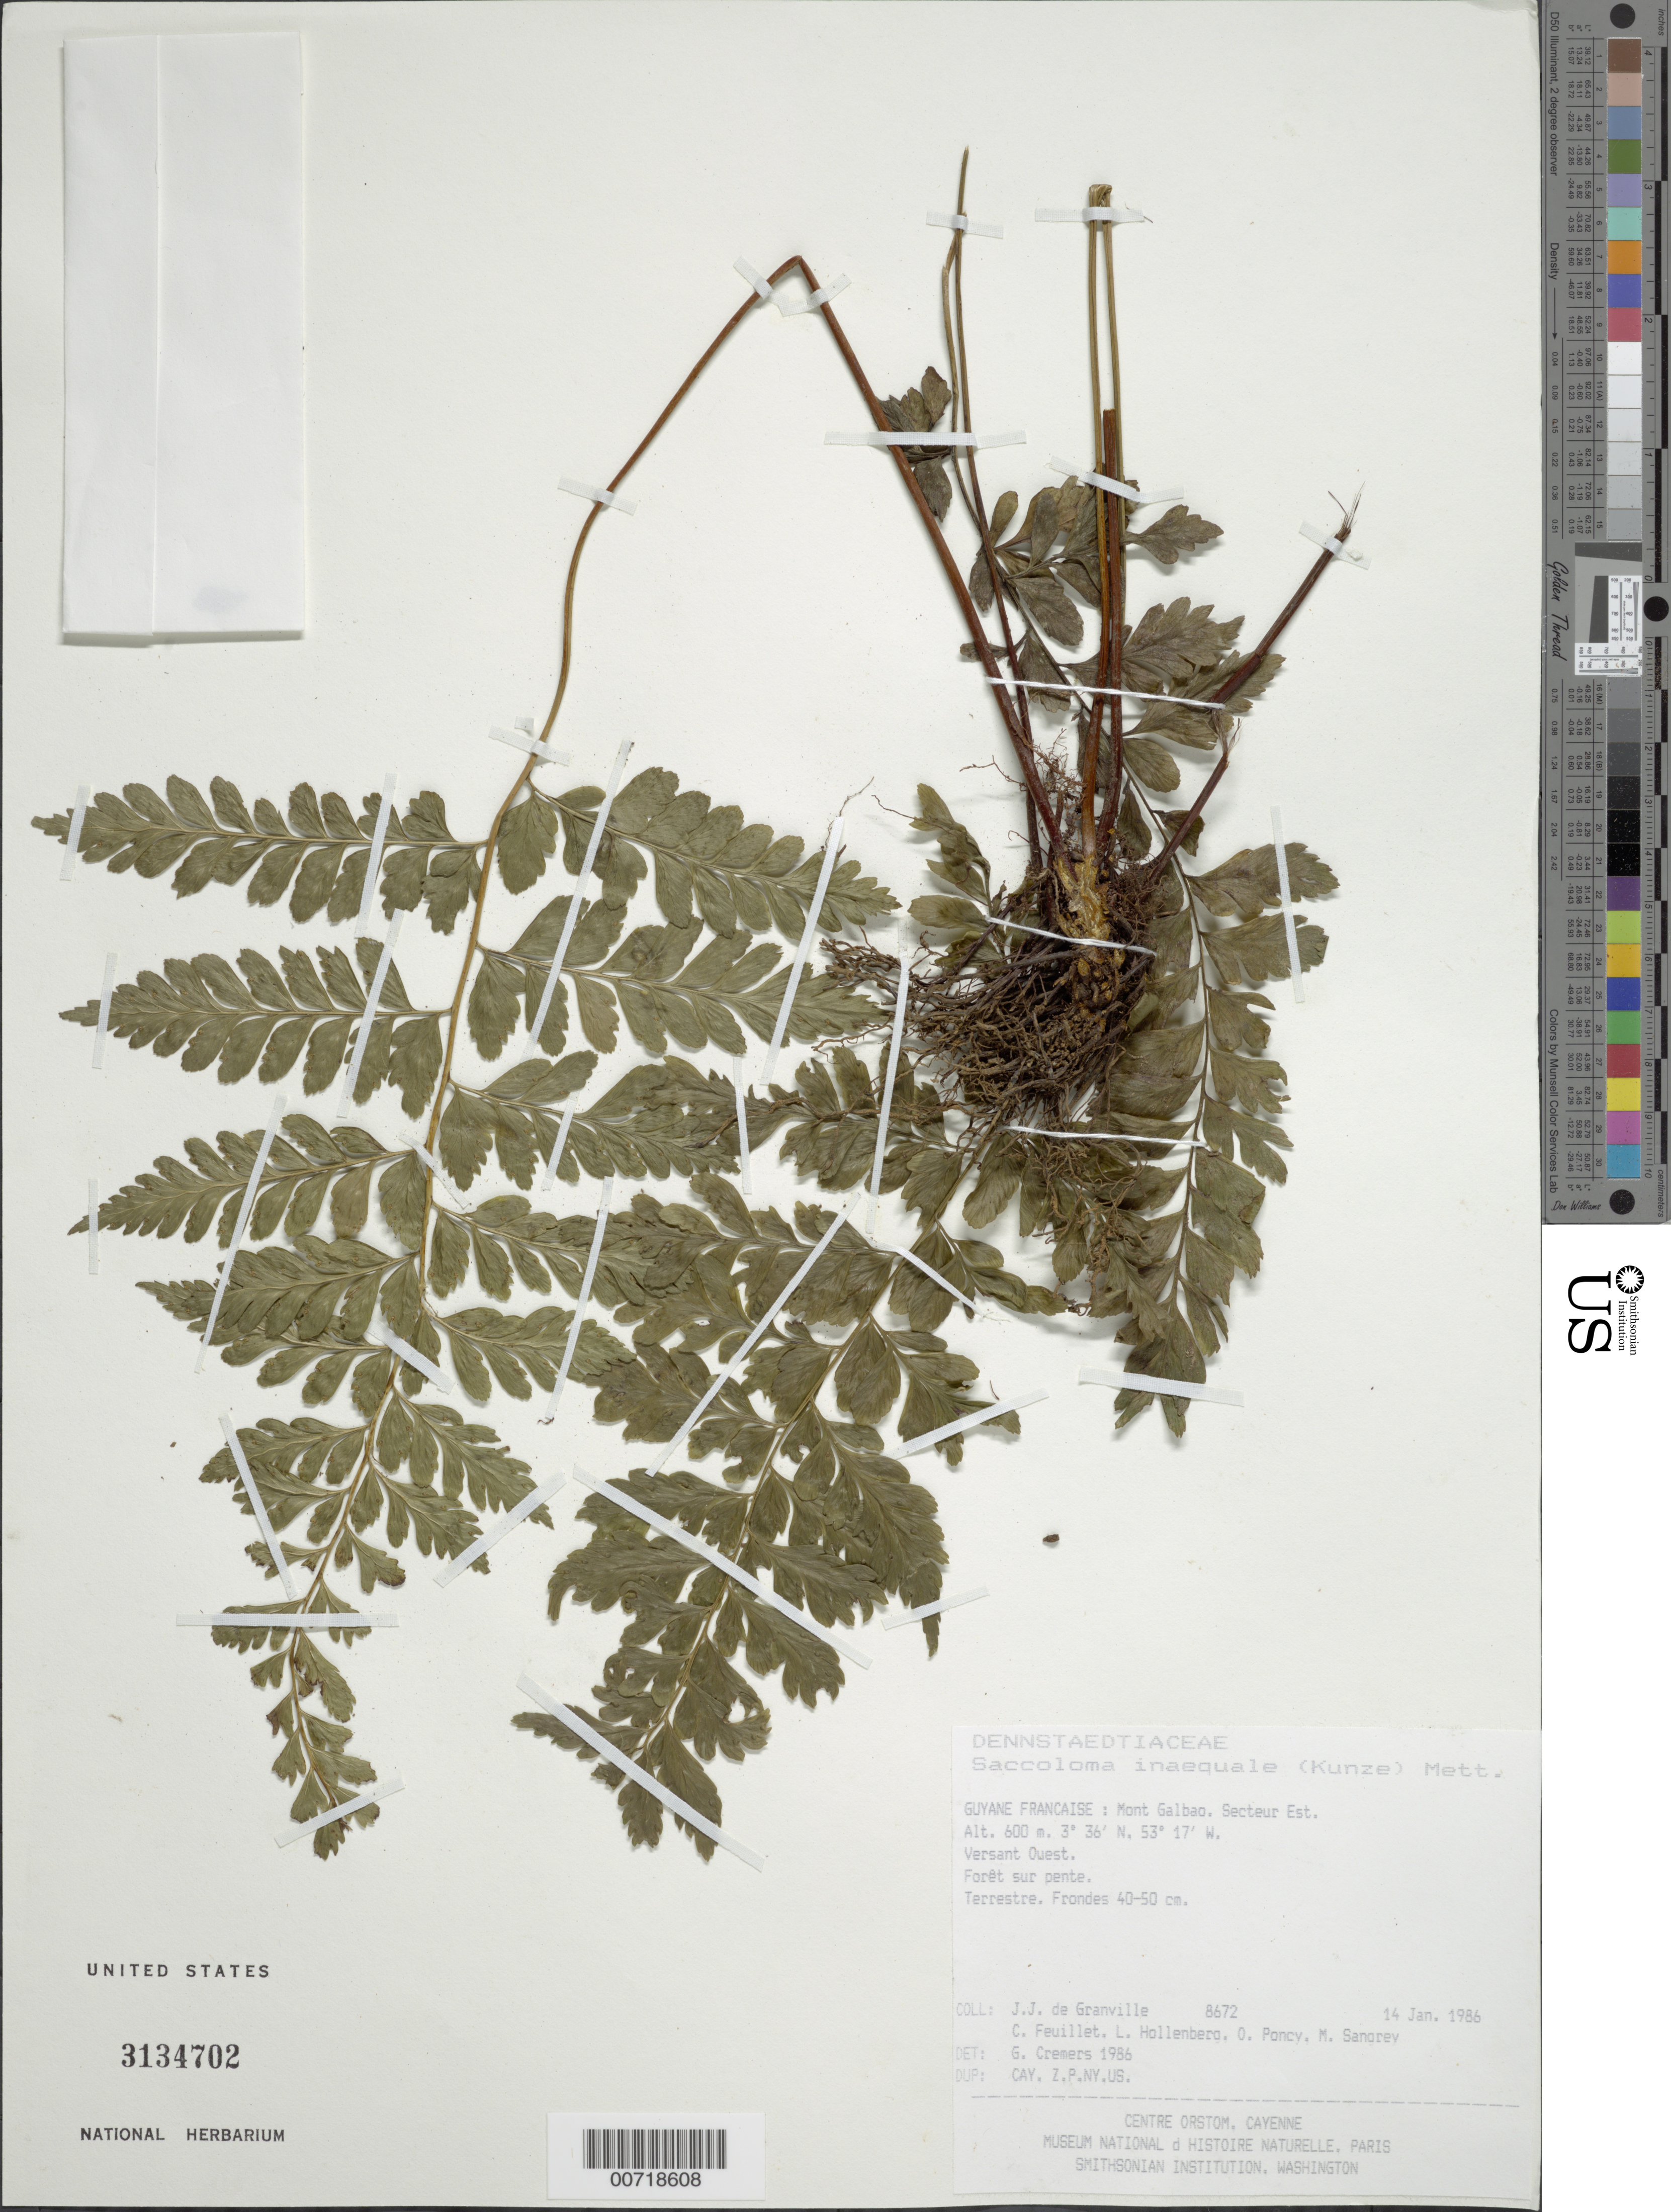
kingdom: Plantae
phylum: Tracheophyta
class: Polypodiopsida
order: Polypodiales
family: Saccolomataceae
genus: Saccoloma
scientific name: Saccoloma inaequale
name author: (Kunze) Mett.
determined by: Cremers, Georges A.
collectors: J.-J. de Granville, C. Feuillet, L. Hollenberg, O. Poncy & M. S. Sangrey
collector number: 8672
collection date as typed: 14-Jan-86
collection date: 1986-01-14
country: French Guiana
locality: Mont Galbao. Secteur Est. Versant Ouest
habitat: Forêt sur pente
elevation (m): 600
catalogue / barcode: US 3134702